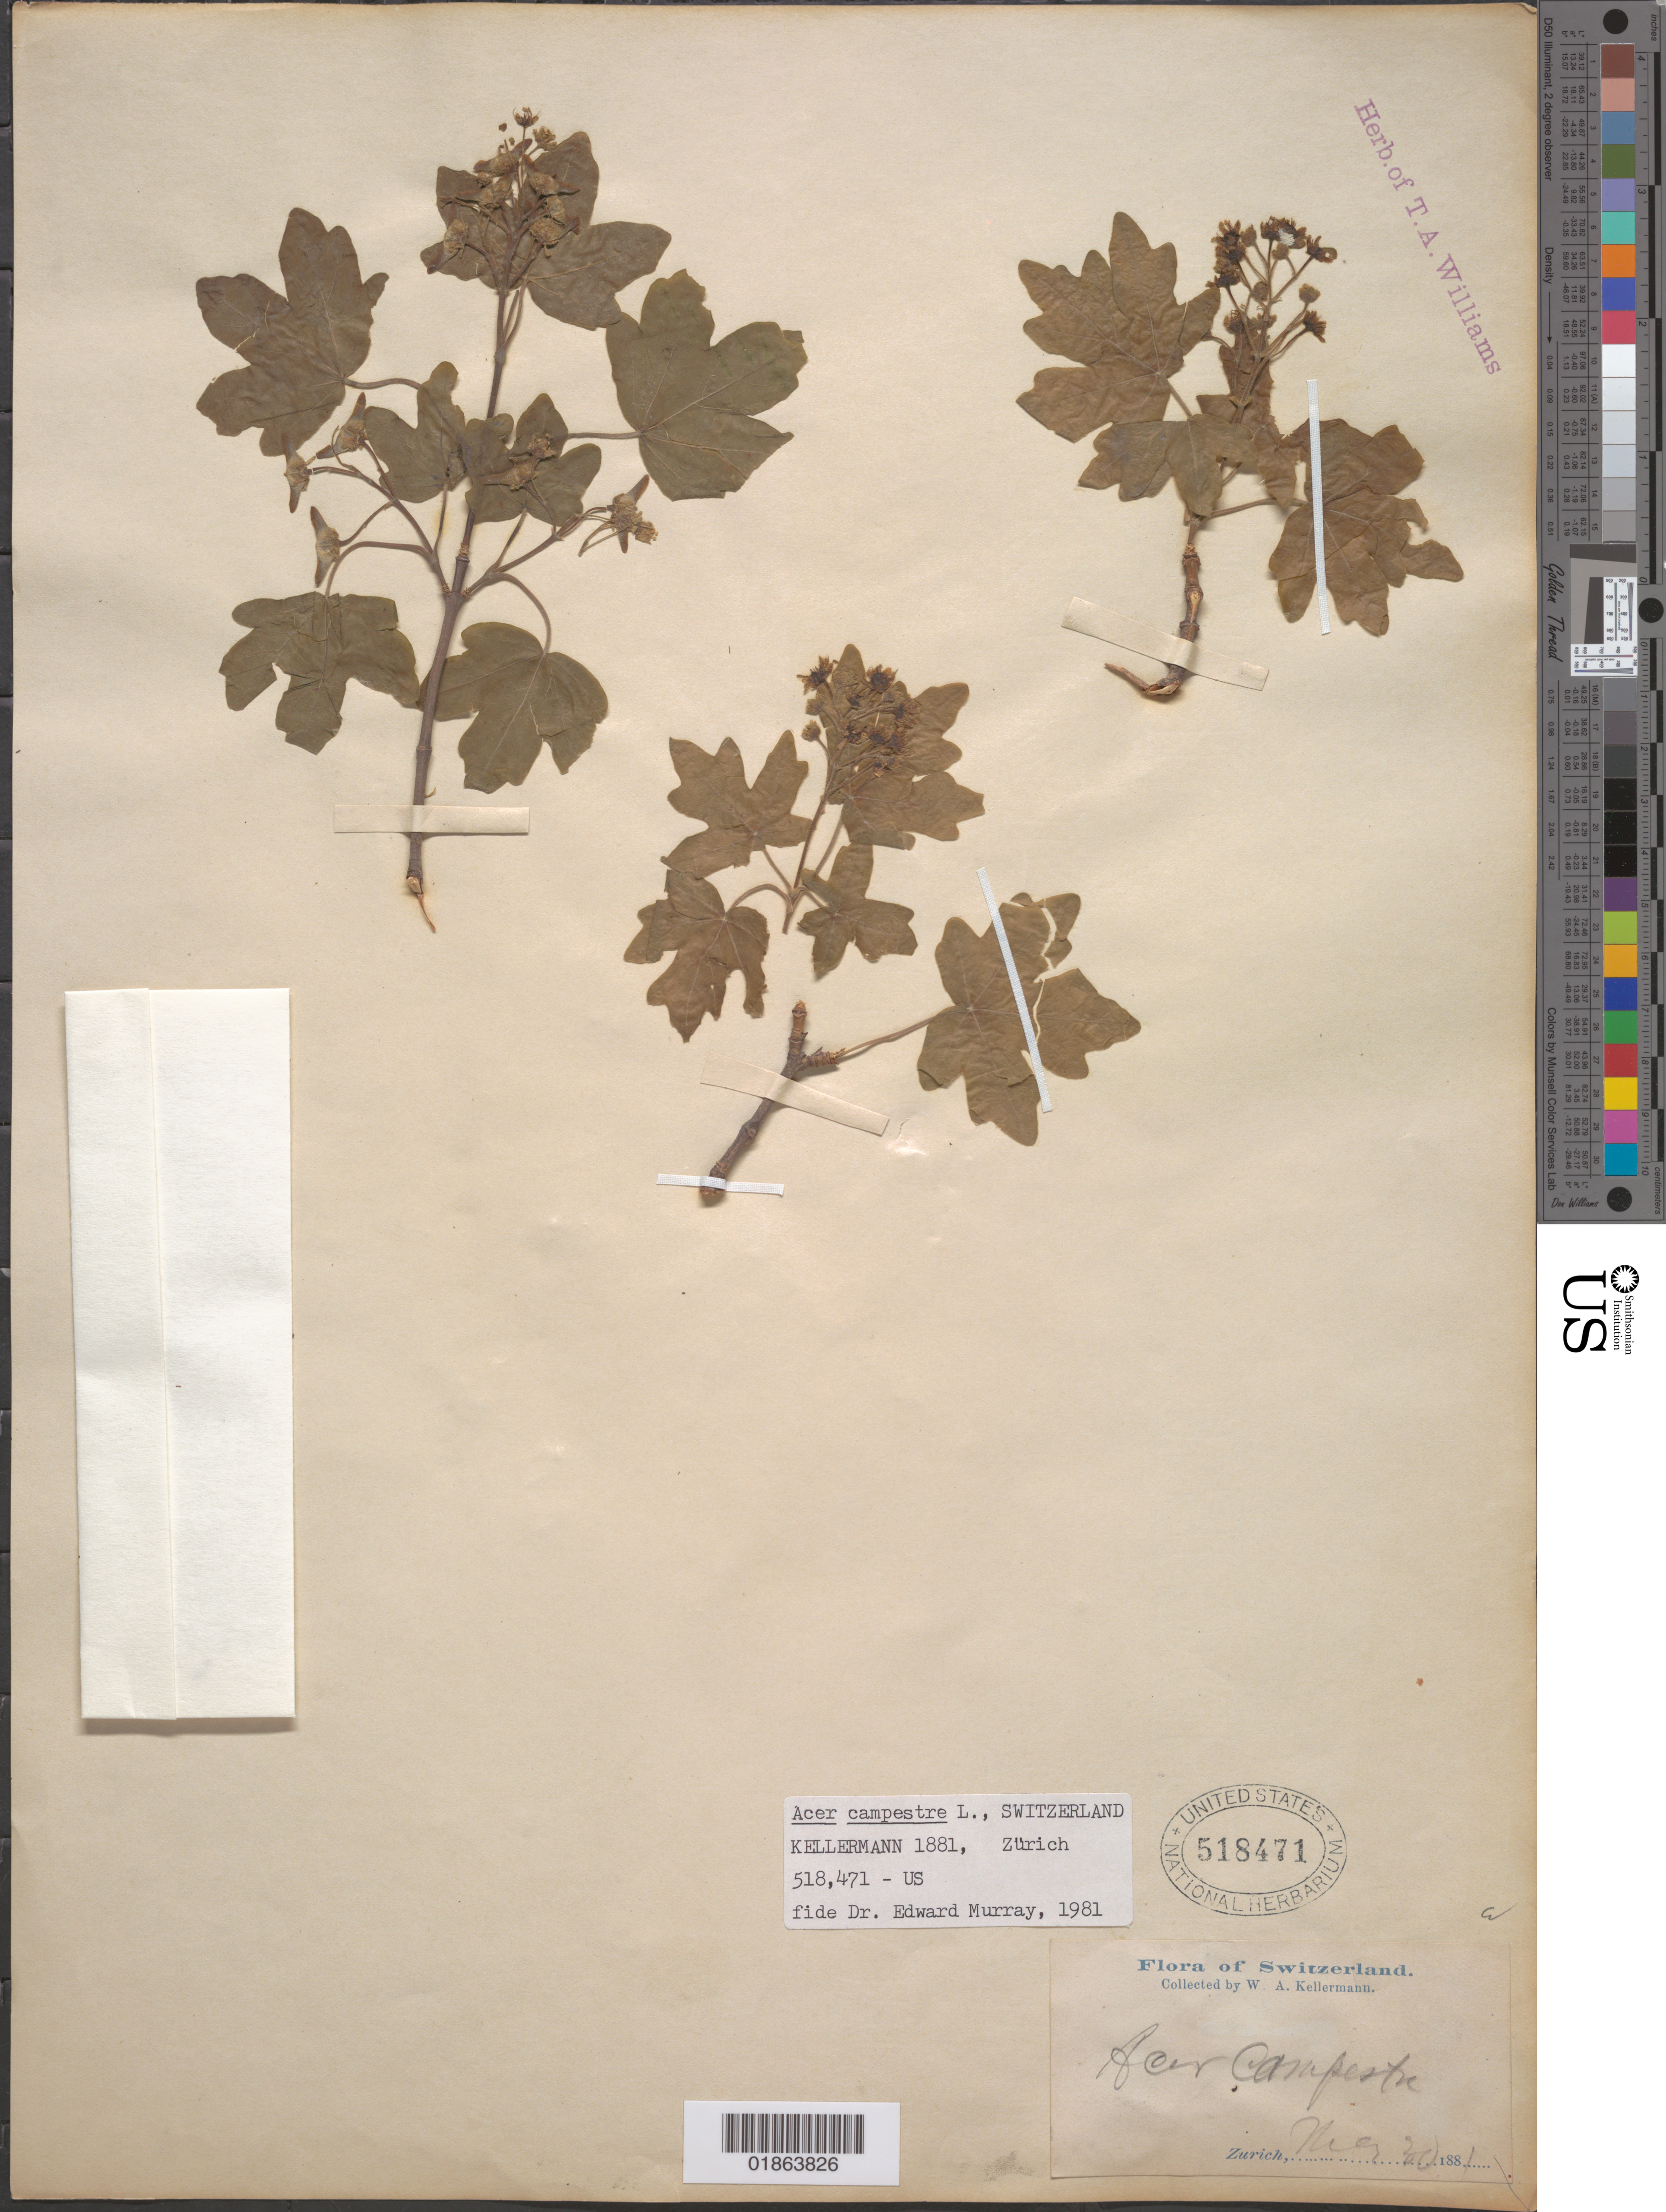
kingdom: Plantae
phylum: Tracheophyta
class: Magnoliopsida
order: Sapindales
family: Sapindaceae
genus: Acer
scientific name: Acer campestre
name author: L.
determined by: Murray, Edward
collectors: W. A. Kellerman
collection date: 1881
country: Switzerland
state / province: Zürich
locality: Zürich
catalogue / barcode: US 518471